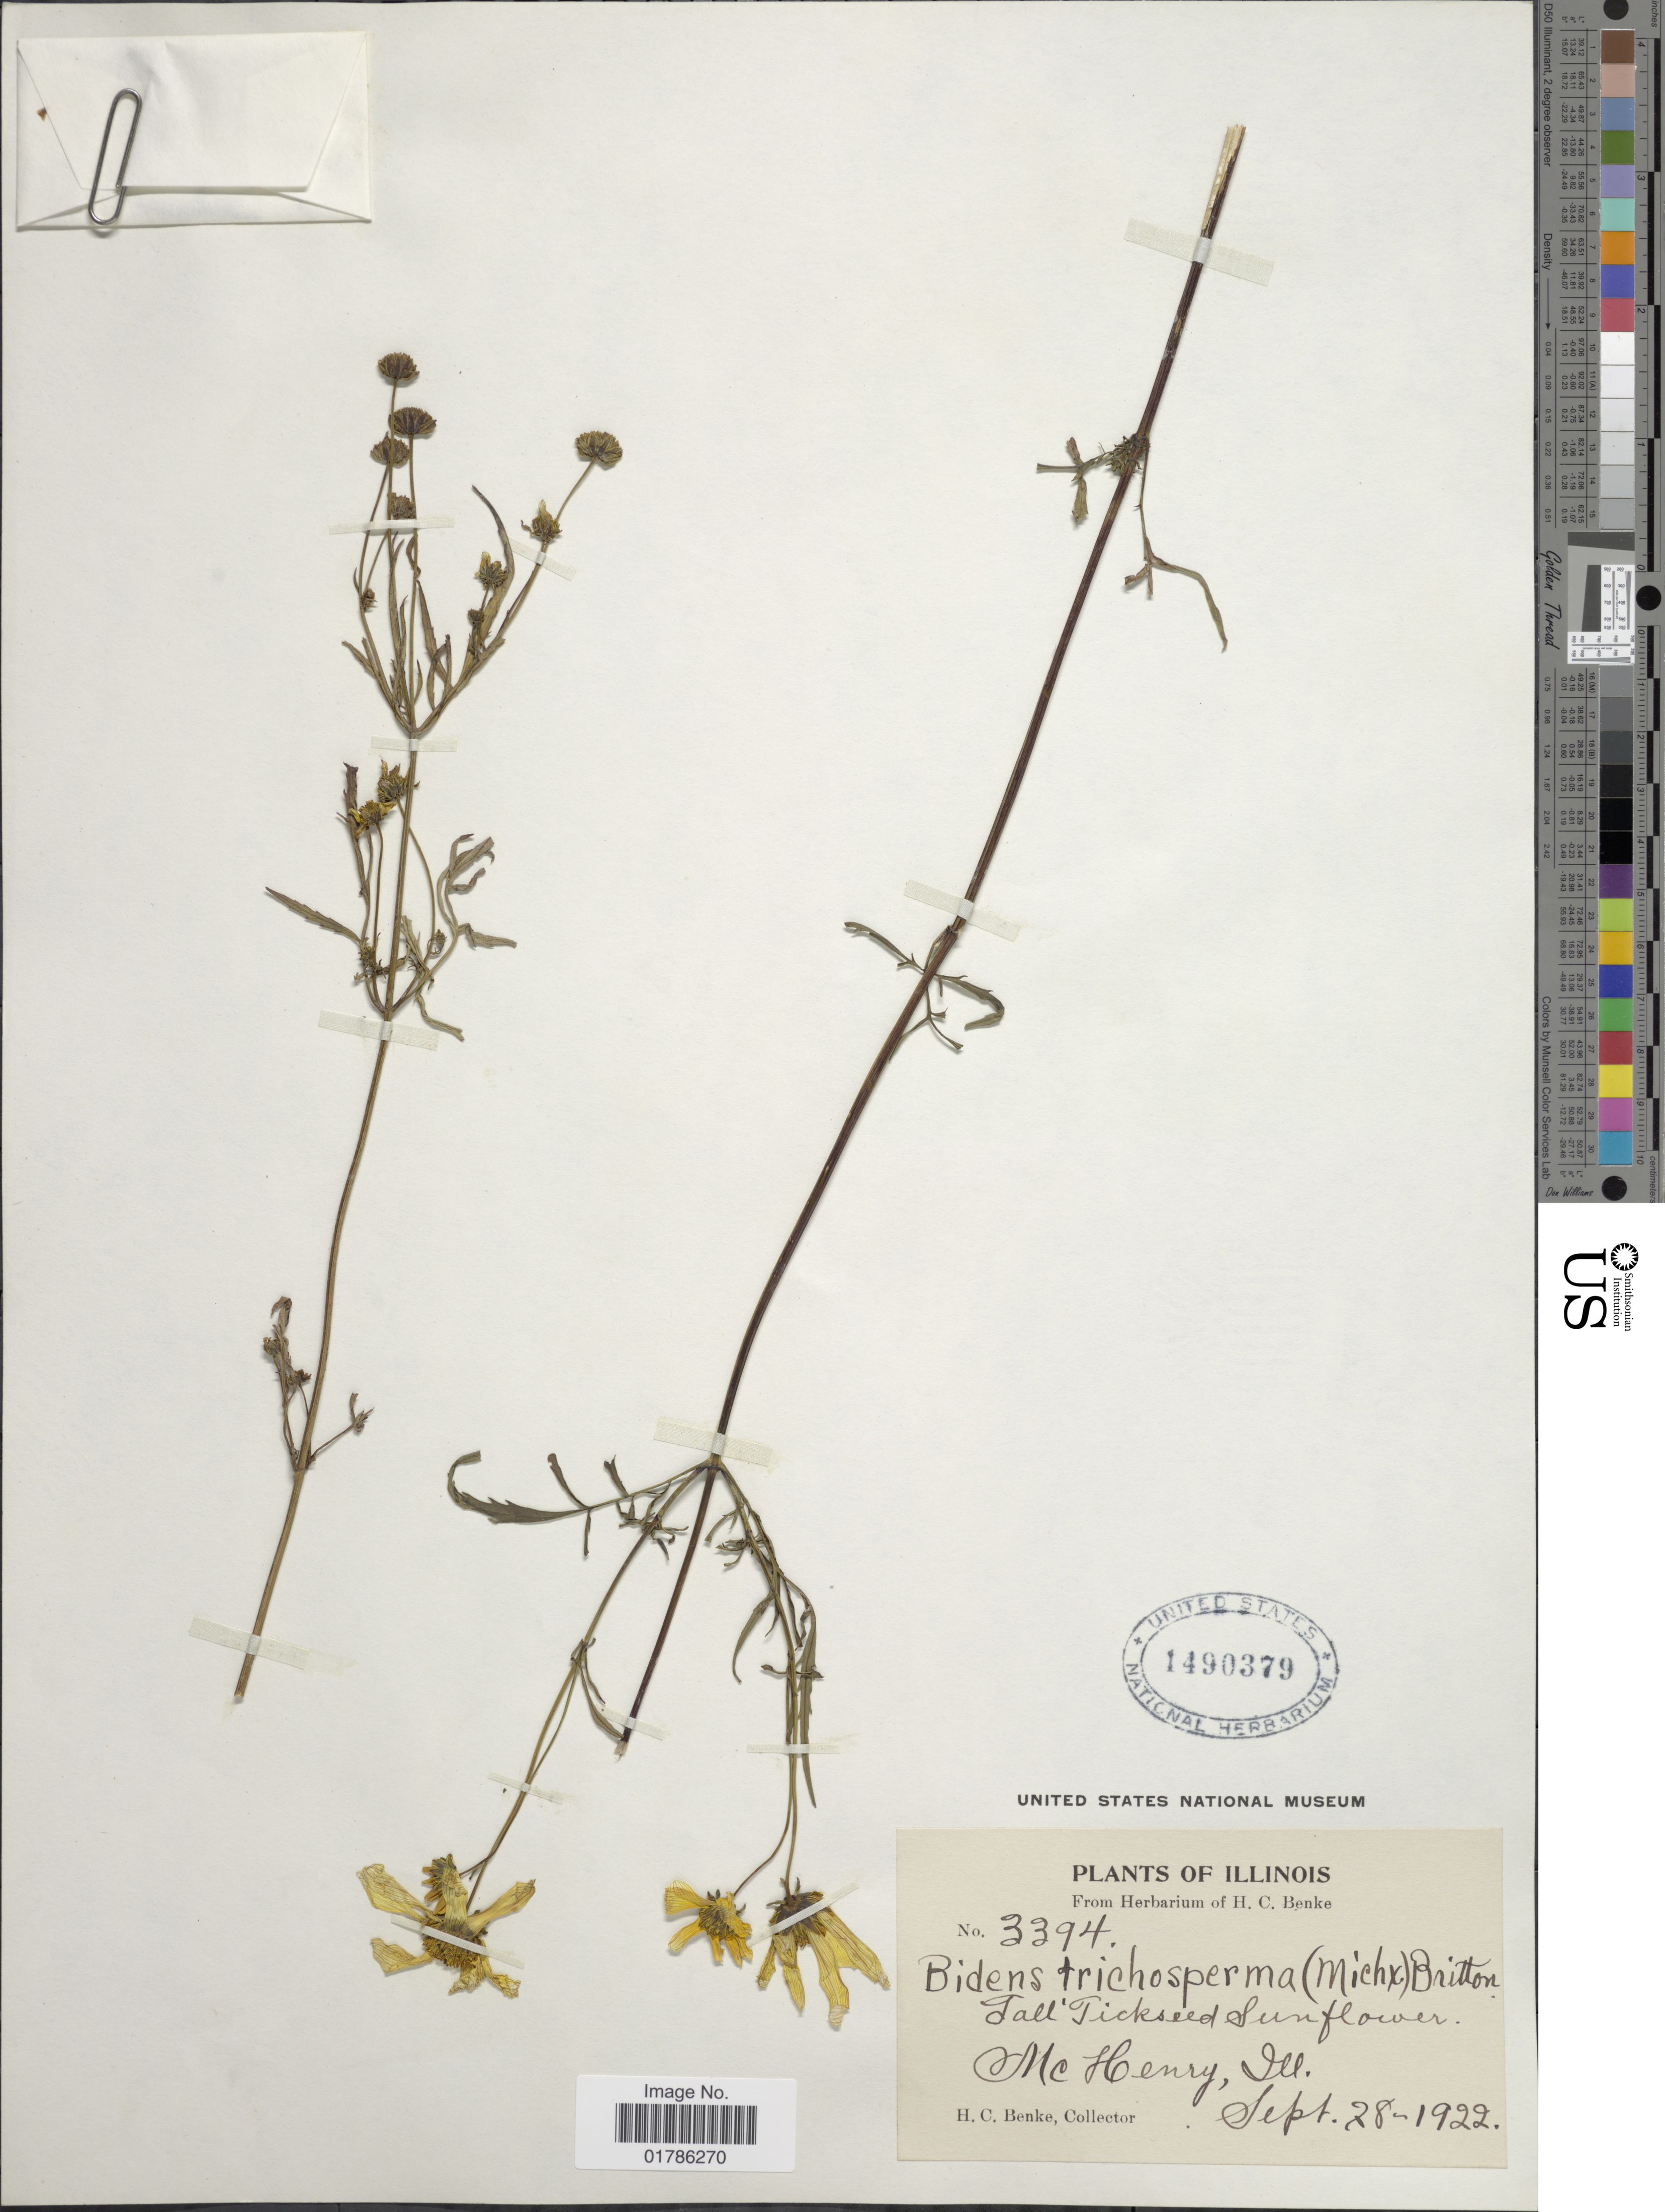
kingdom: Plantae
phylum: Tracheophyta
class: Magnoliopsida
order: Asterales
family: Asteraceae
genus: Bidens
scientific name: Bidens coronata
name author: (L.) Britton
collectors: H. Benke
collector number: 3394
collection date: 1922-09-28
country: United States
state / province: Illinois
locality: Mc Henry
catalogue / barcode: US 1490379